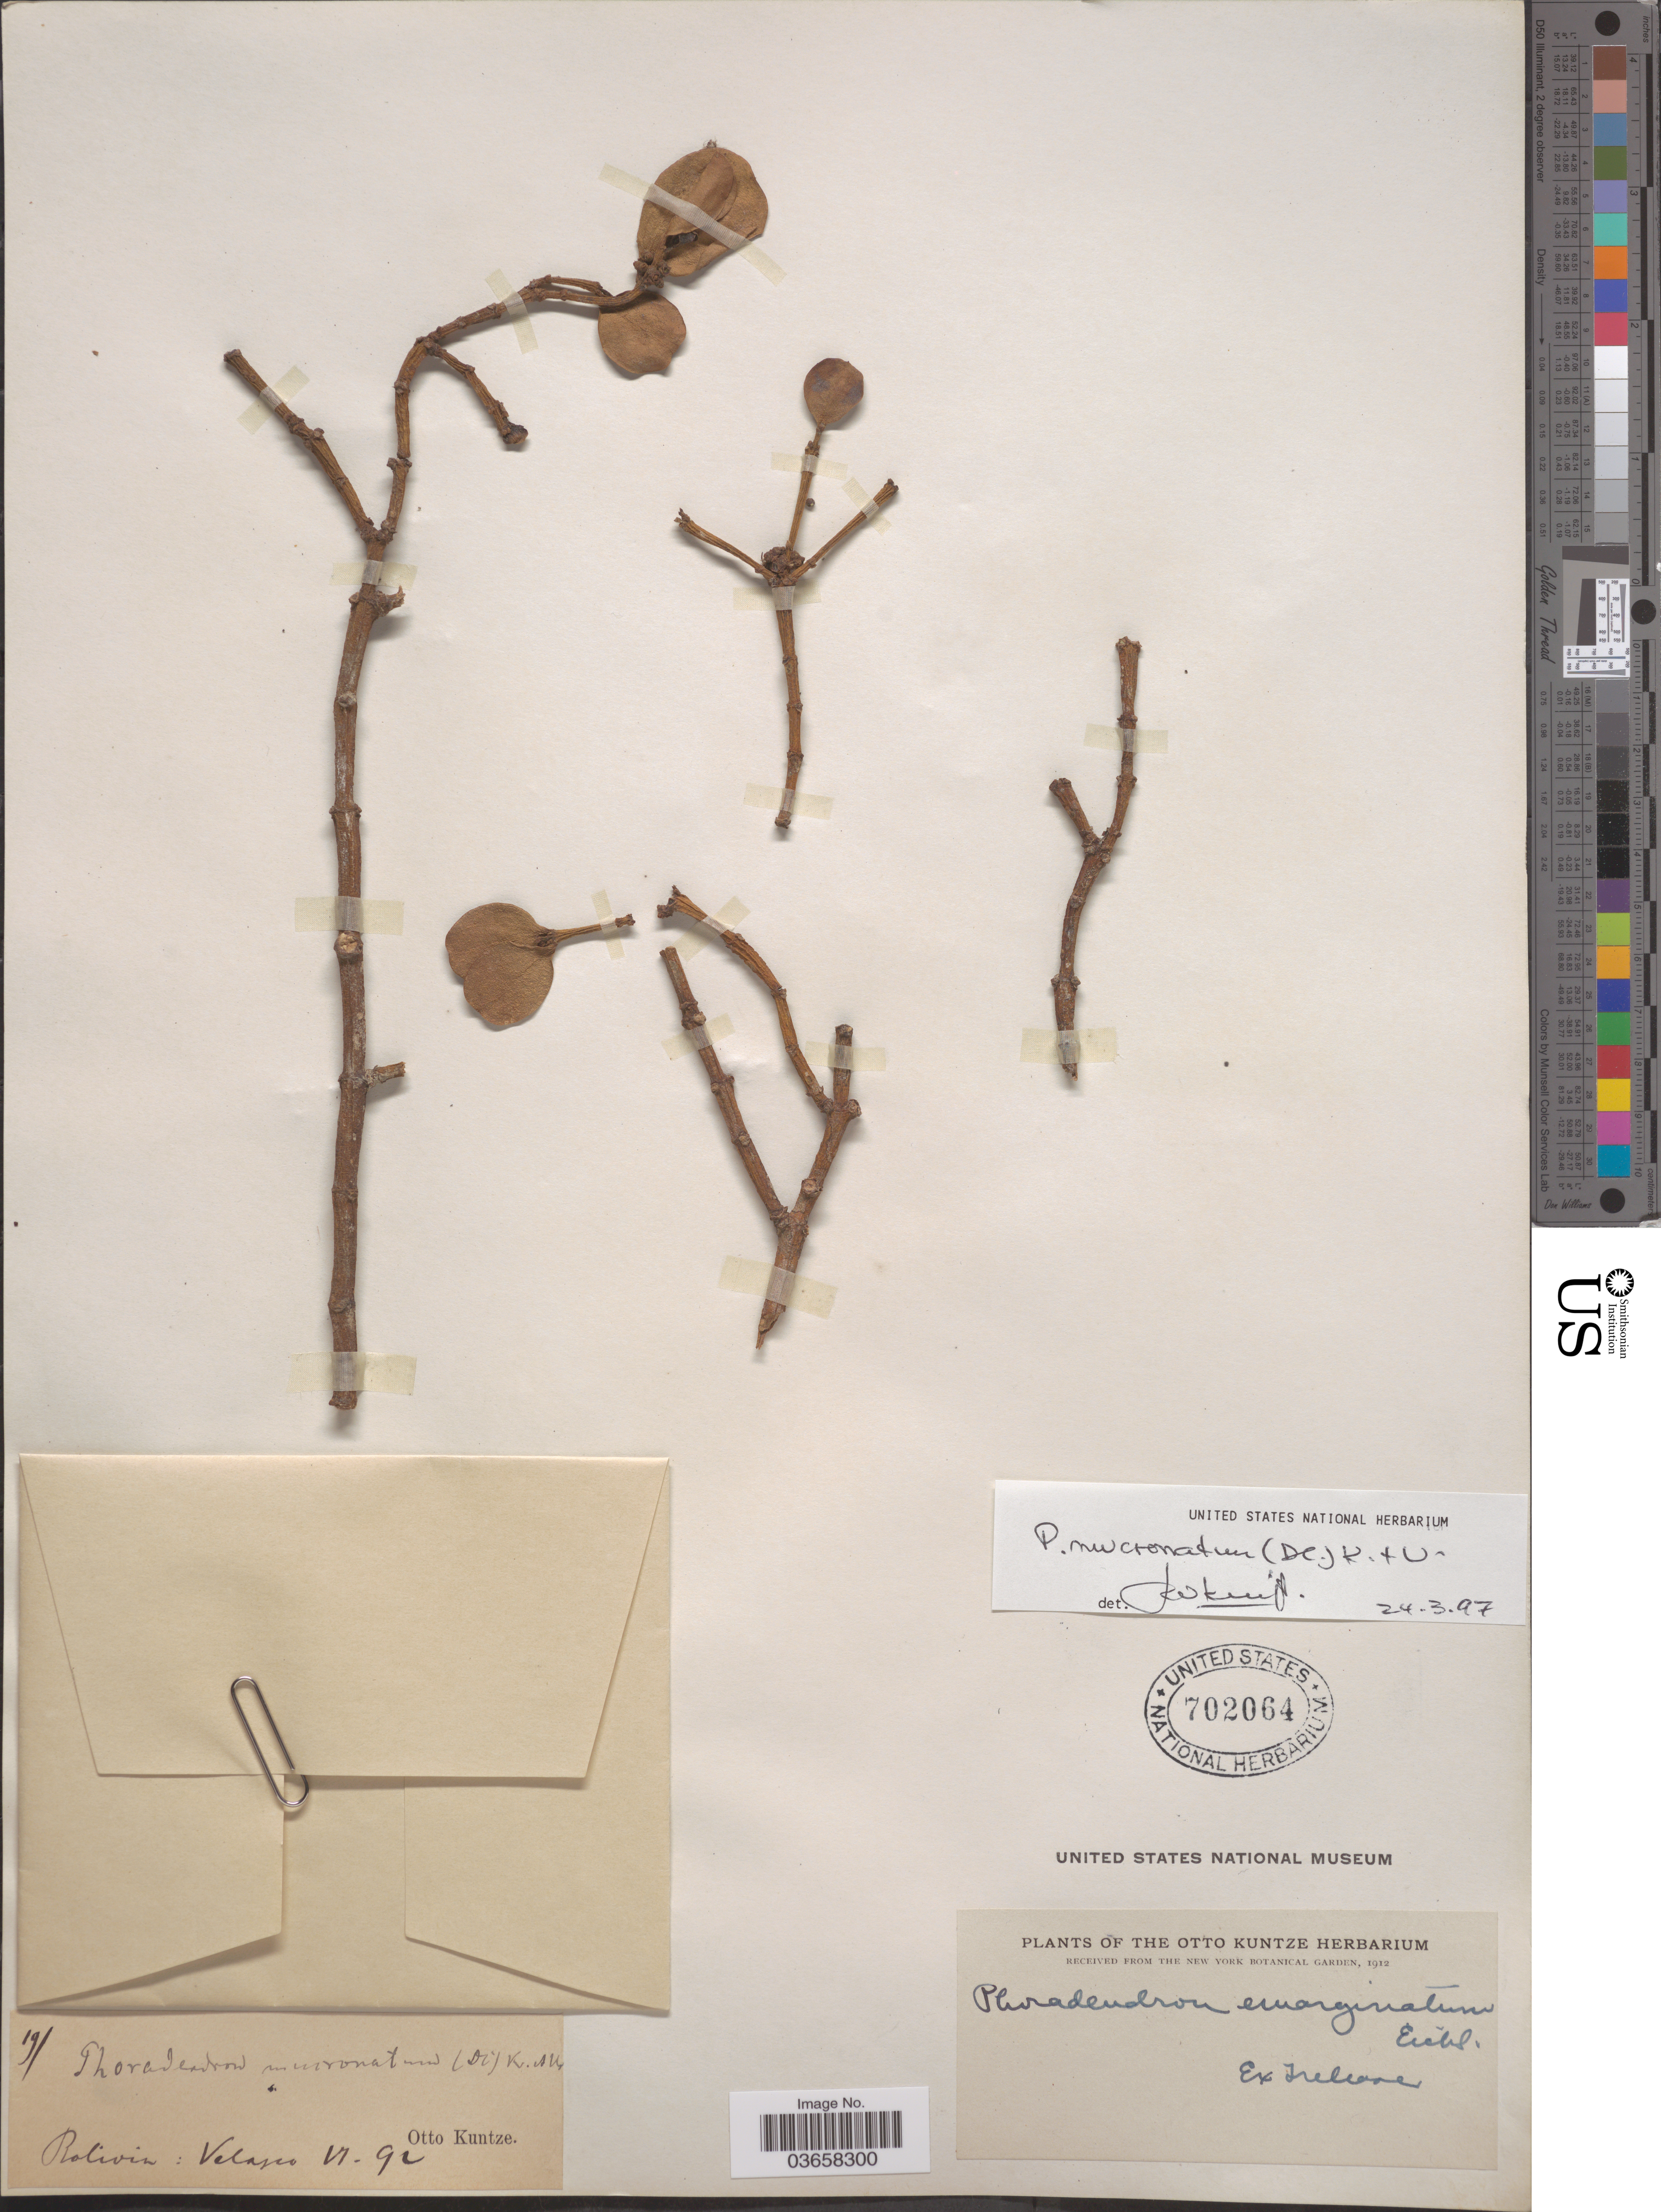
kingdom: Plantae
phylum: Tracheophyta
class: Magnoliopsida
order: Santalales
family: Viscaceae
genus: Phoradendron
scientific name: Phoradendron mucronatum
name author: (DC.) Krug & Urb.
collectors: C.E.O. Kuntze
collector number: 191*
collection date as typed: Transcribed d/m/y: /6/92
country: Bolivia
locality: Velasco.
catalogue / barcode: US 702064